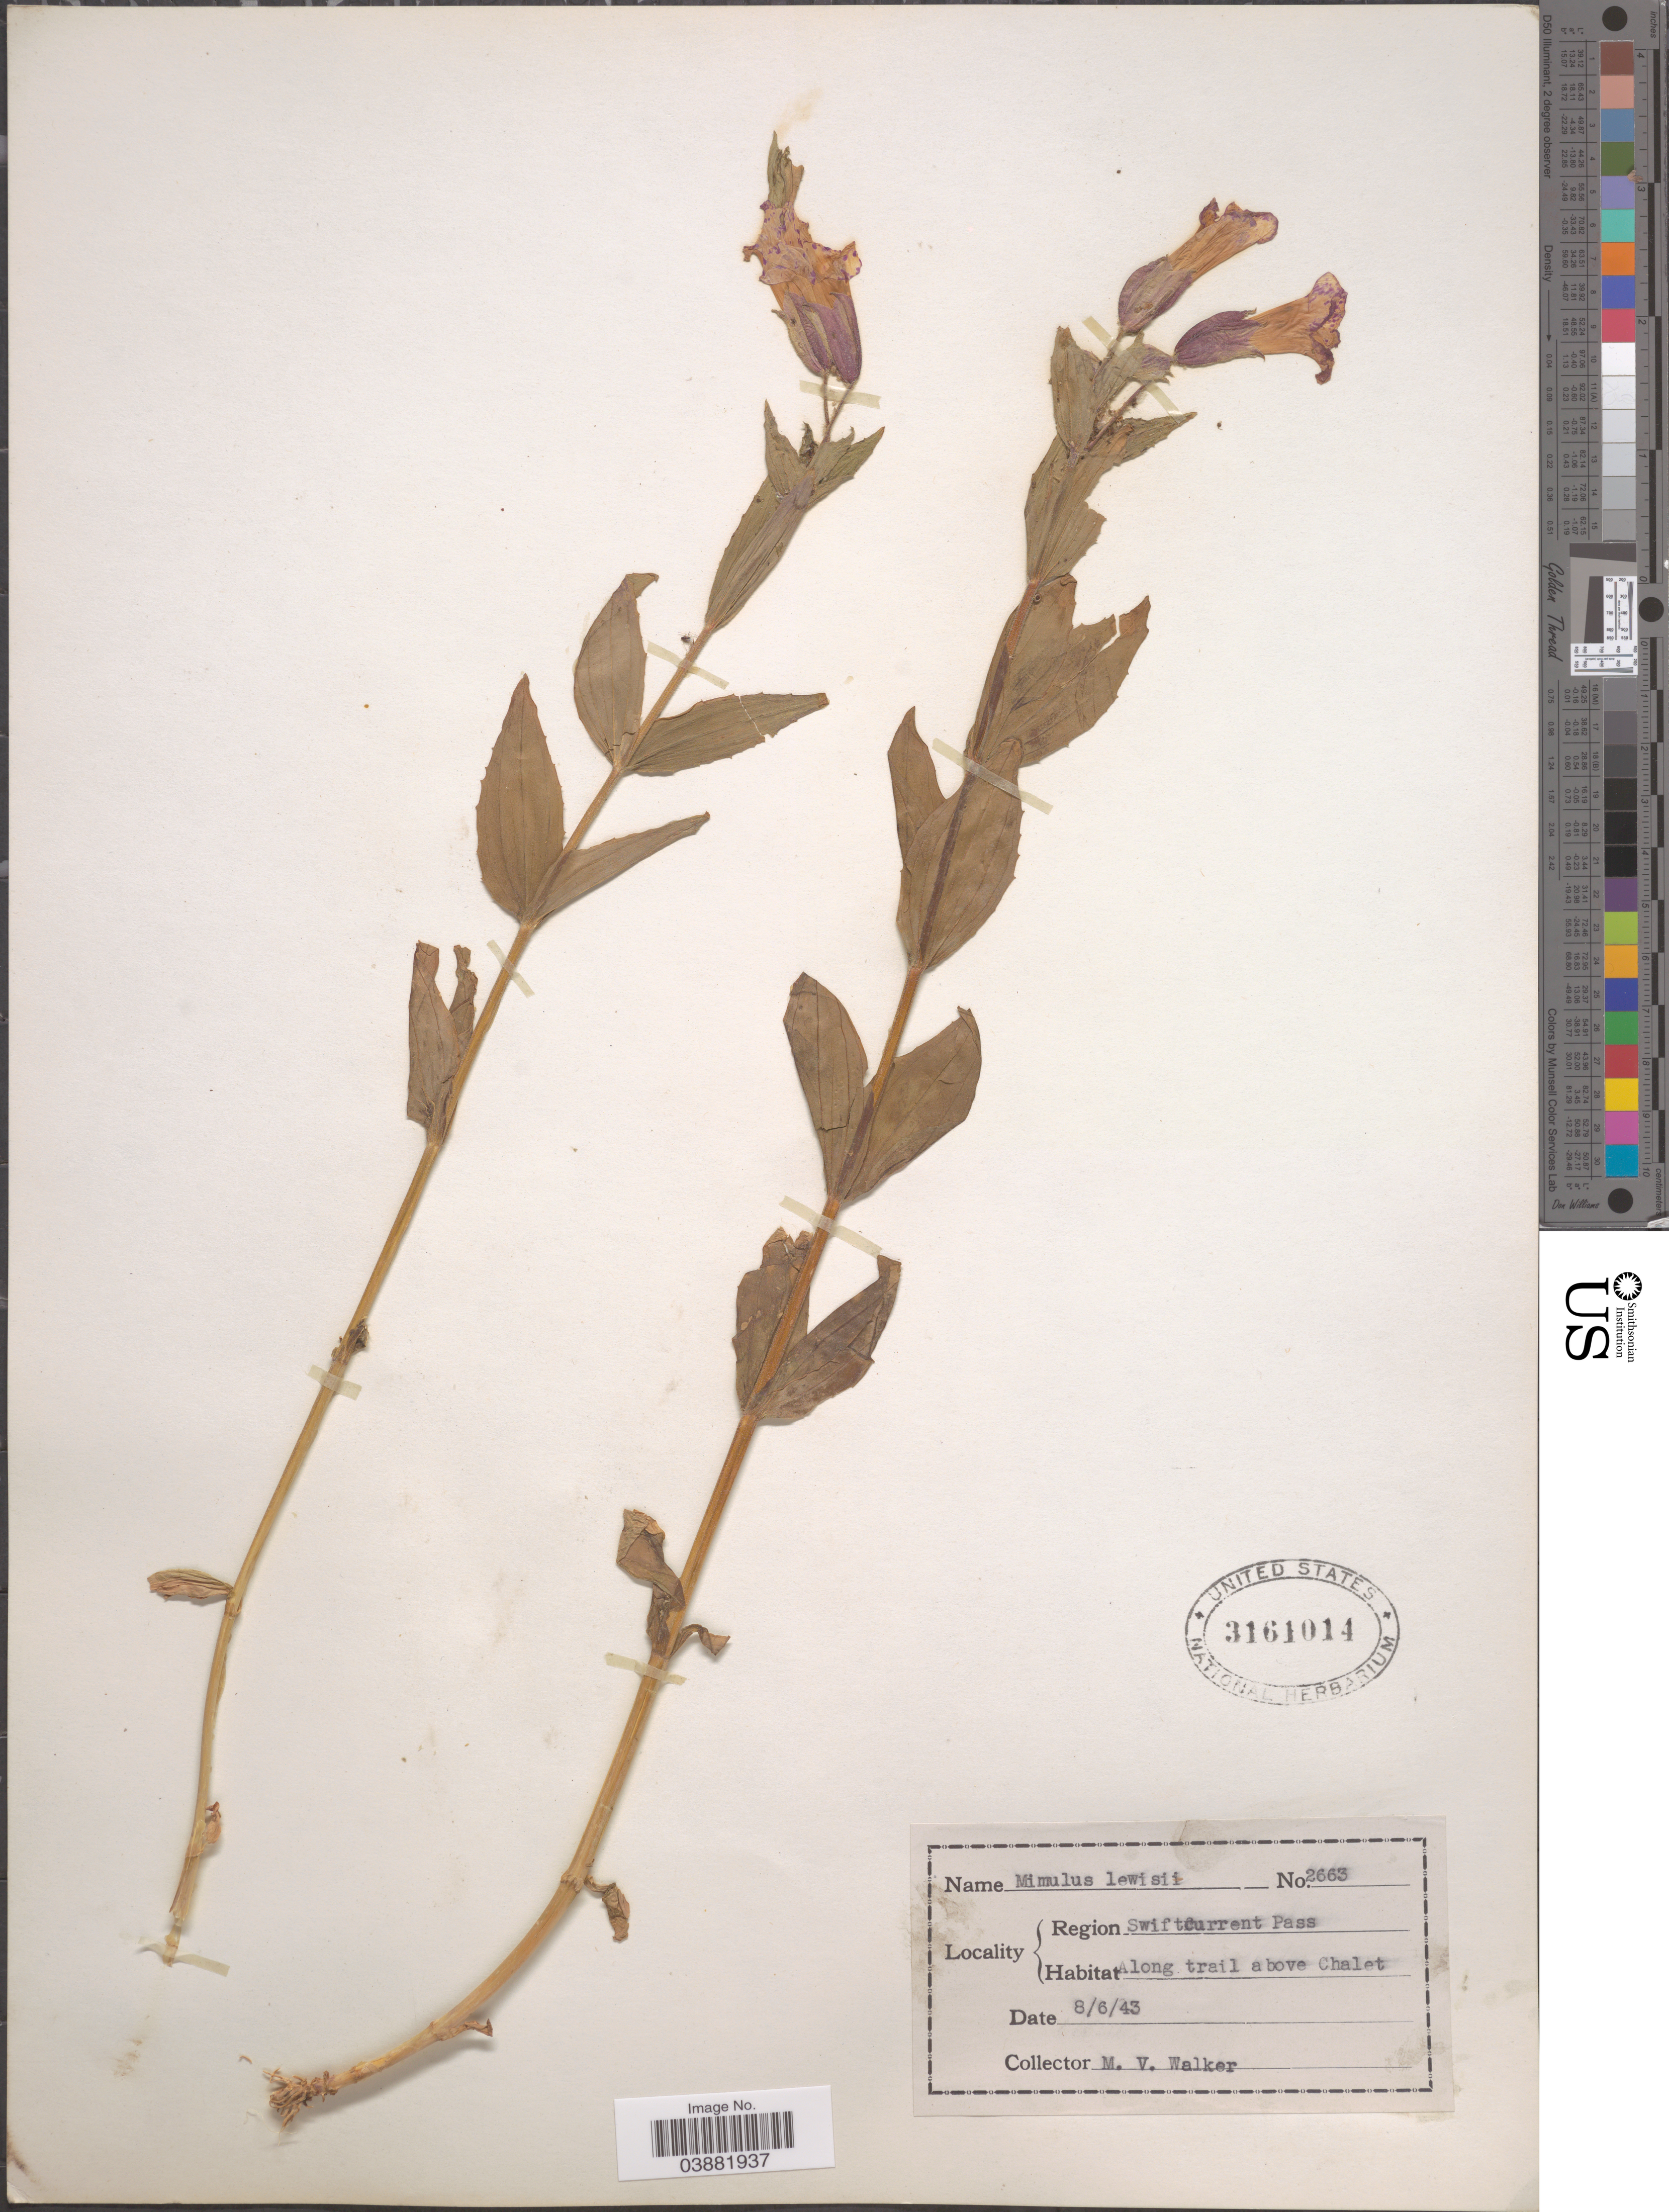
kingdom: Plantae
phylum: Tracheophyta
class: Magnoliopsida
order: Lamiales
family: Phrymaceae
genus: Mimulus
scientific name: Mimulus lewisii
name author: Pursh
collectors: M. Walker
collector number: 2663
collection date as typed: Transcribed d/m/y: 6/8/43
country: United States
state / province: Montana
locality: Region Swiftcurrent Pass. Along trail above Chalet.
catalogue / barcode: US 3161014